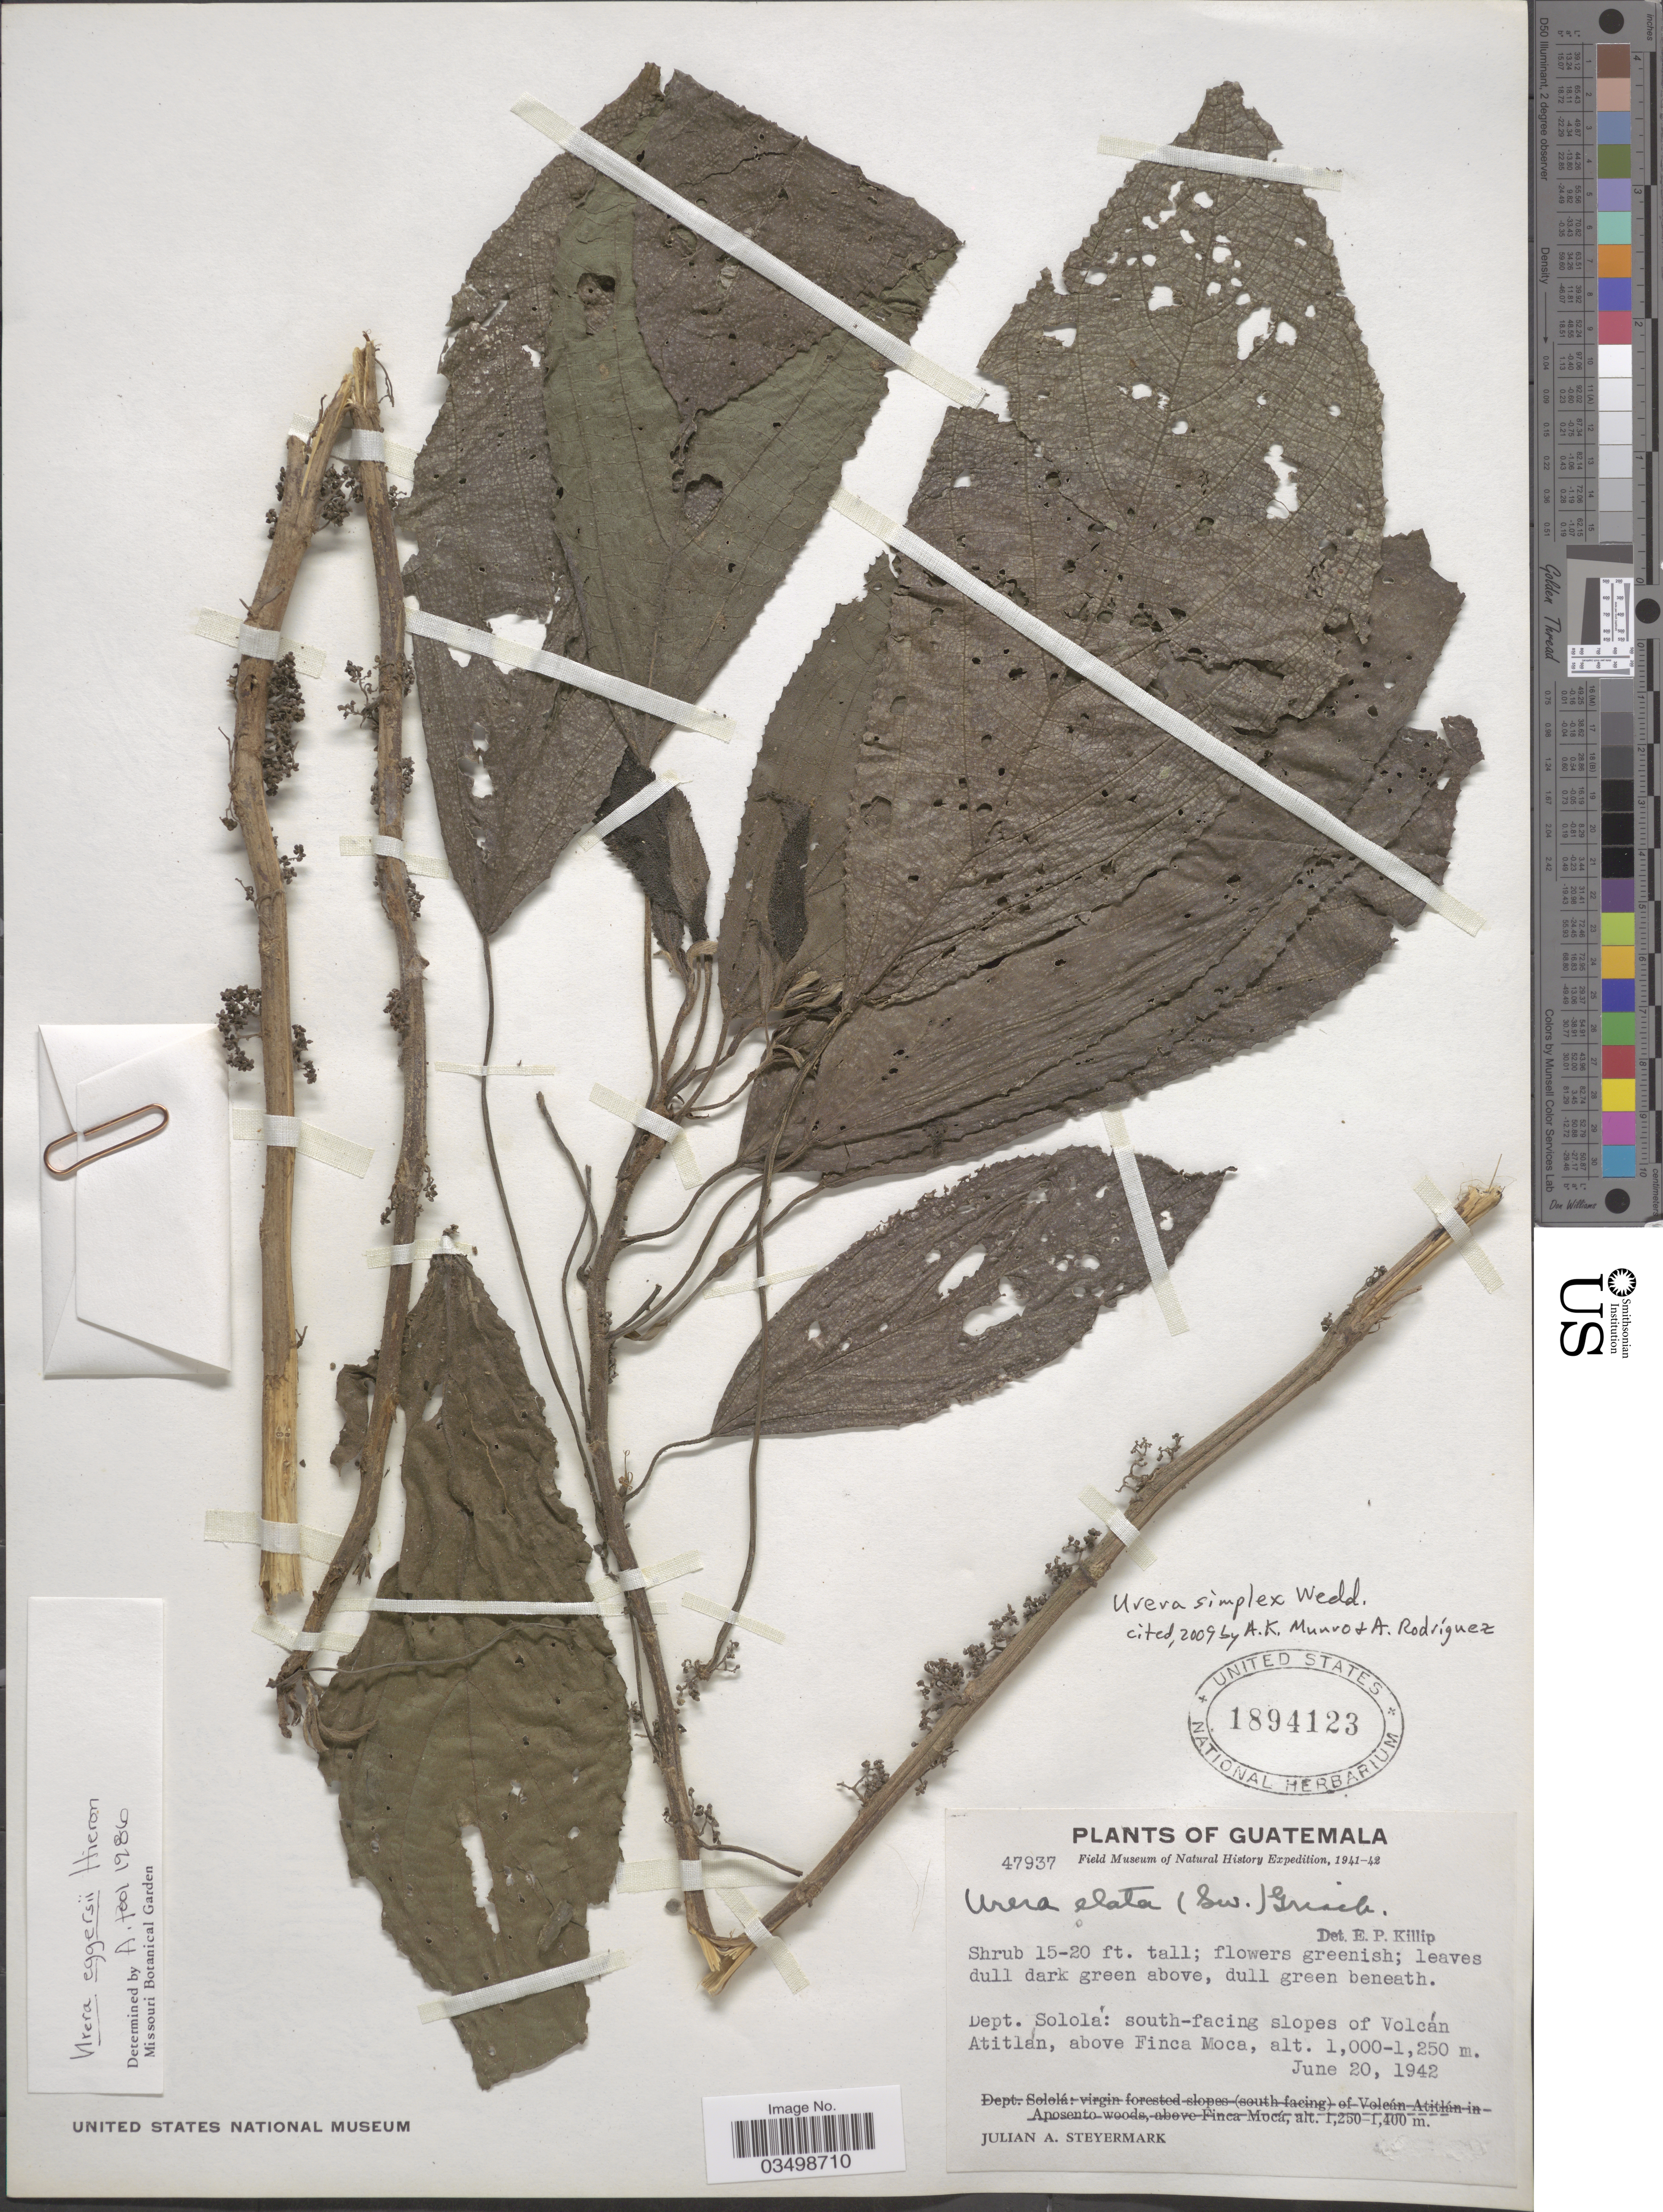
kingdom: Plantae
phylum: Tracheophyta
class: Magnoliopsida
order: Rosales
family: Urticaceae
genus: Urera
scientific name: Urera simplex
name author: Wedd.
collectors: J. Steyermark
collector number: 47937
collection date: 1942-06-20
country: Guatemala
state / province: Solola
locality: Dept. Solola: south-facing slopes of Volcán Atitlán, above Finca Moca.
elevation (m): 1000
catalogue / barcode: US 1894123